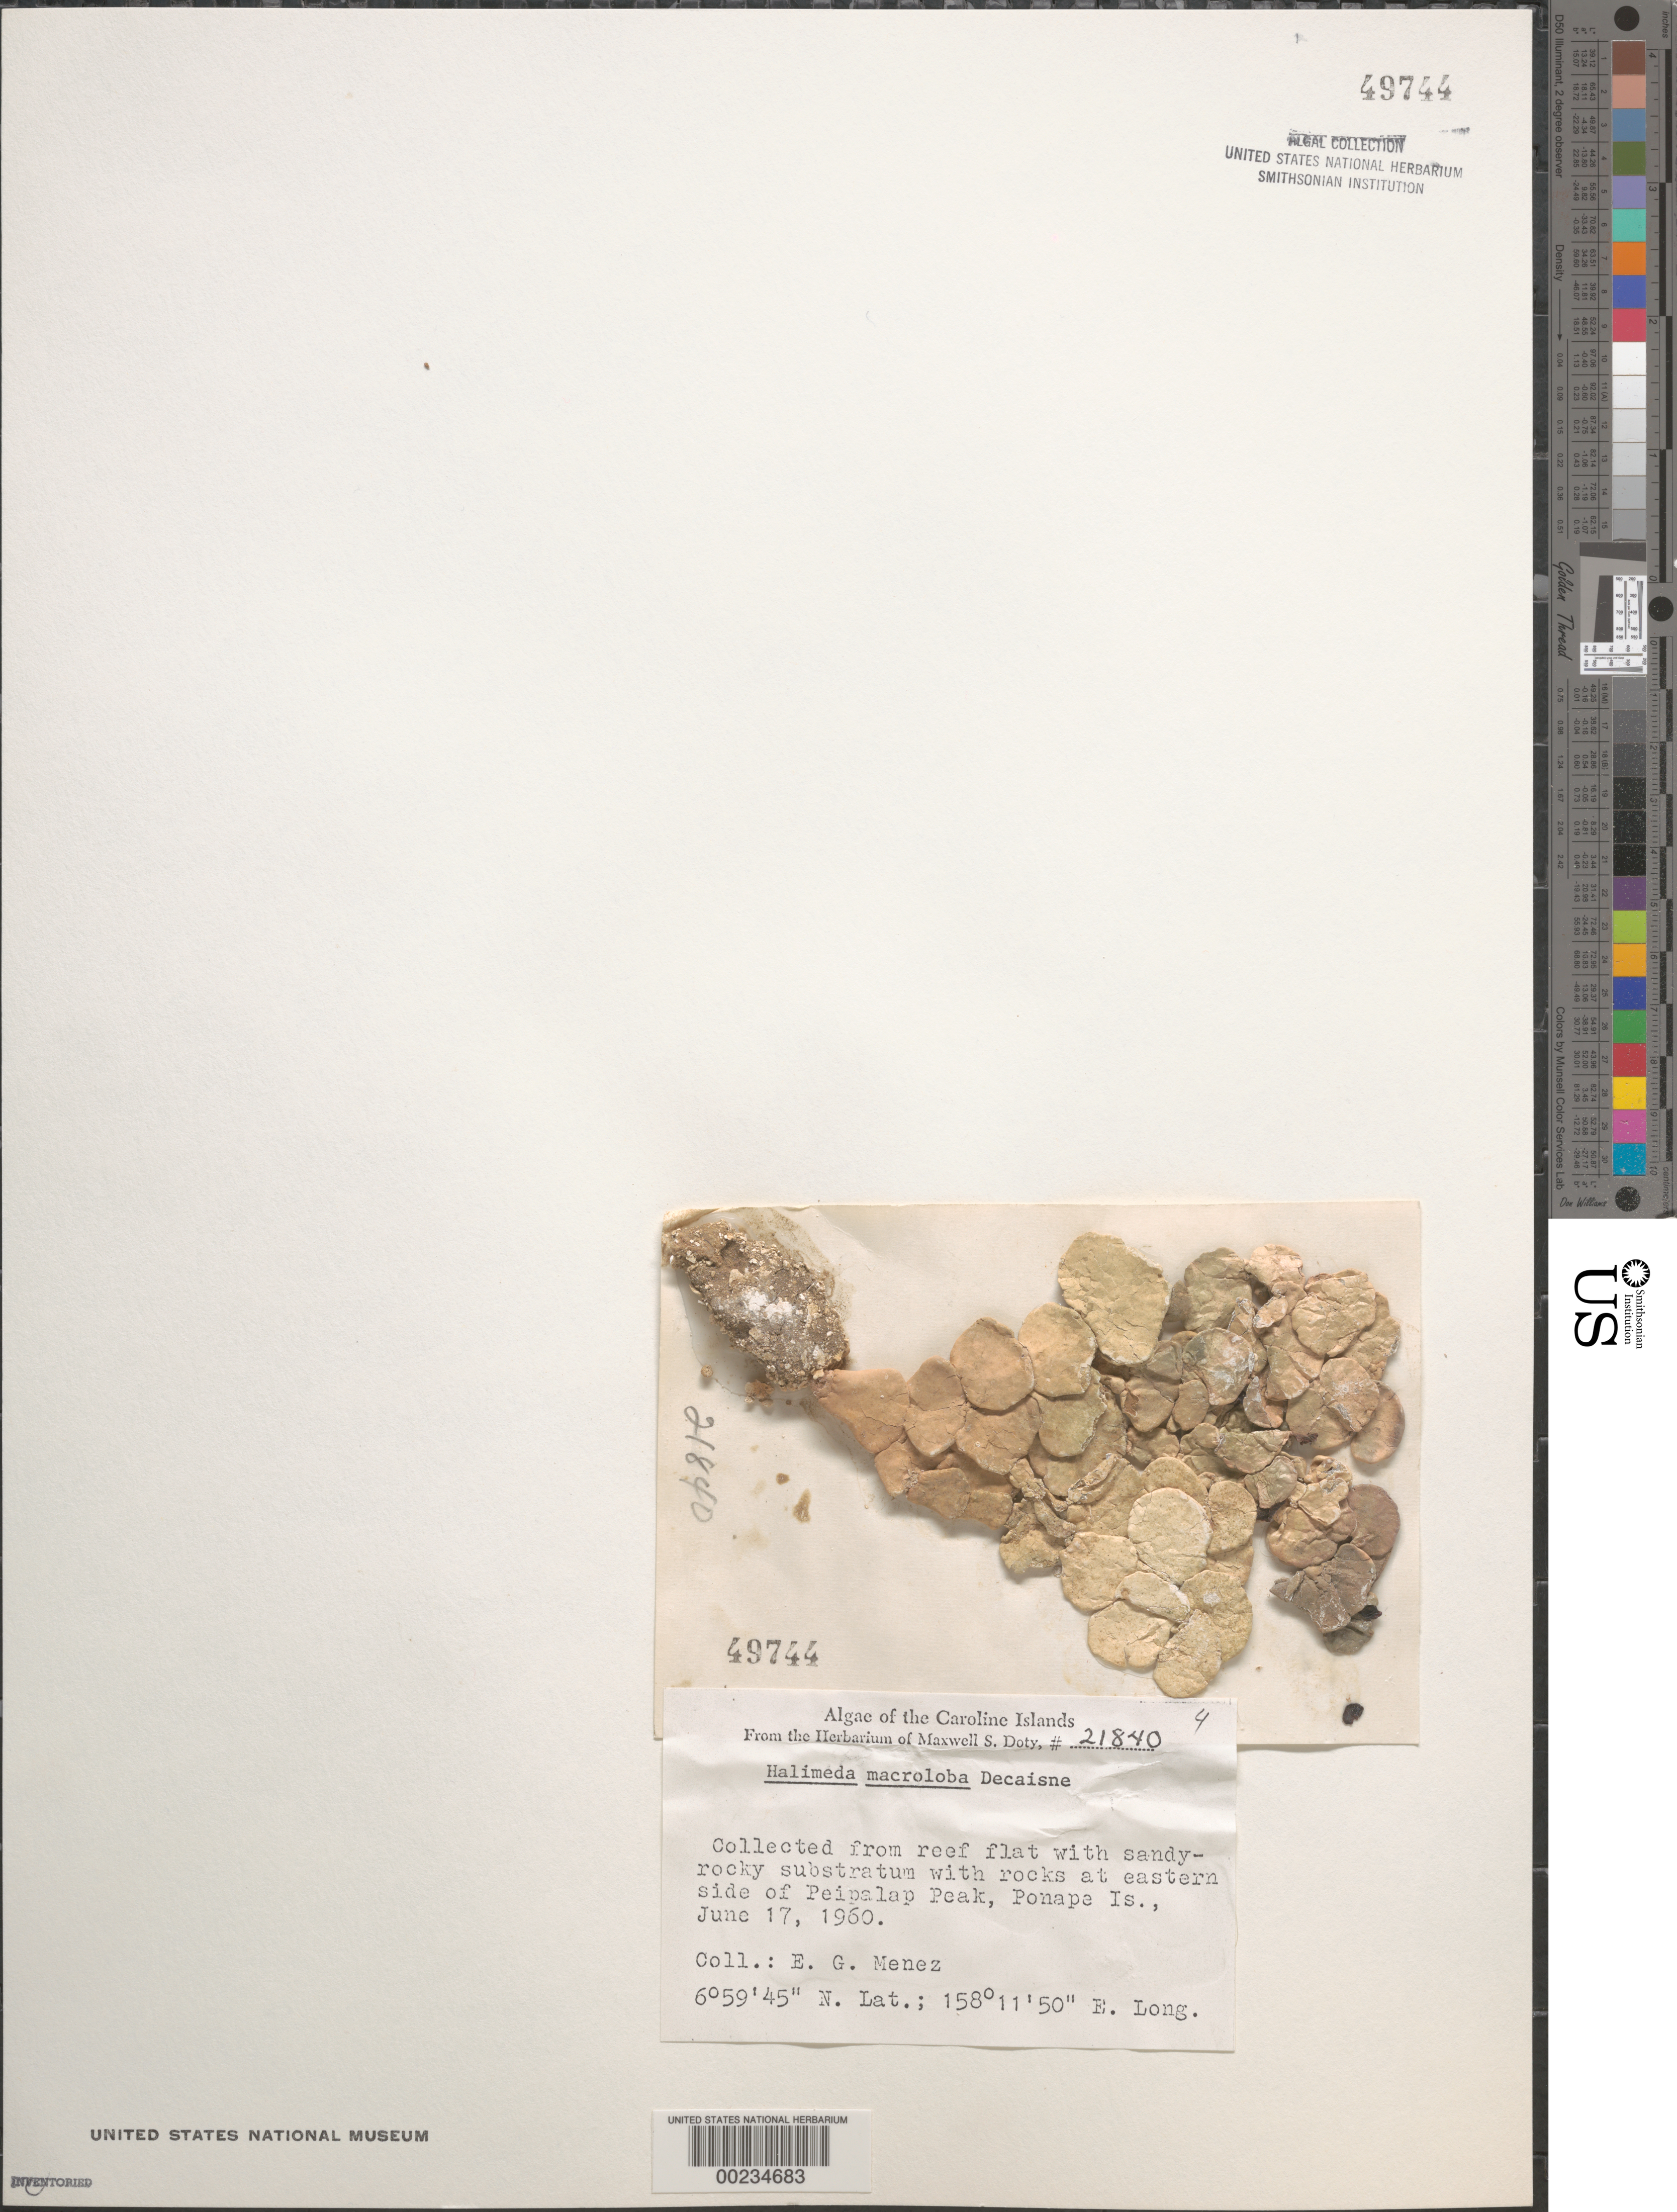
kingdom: Plantae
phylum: Chlorophyta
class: Ulvophyceae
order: Bryopsidales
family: Halimedaceae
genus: Halimeda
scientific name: Halimeda macroloba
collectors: Meñez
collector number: MSD 21840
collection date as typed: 17 Jun 1960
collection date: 1960-06-17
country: Micronesia, Federated States of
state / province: Pohnpei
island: Pohnpei [Ponape]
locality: Peipalap Peak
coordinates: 6 59' 45" N, 158 11' 50" E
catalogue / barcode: US 49744